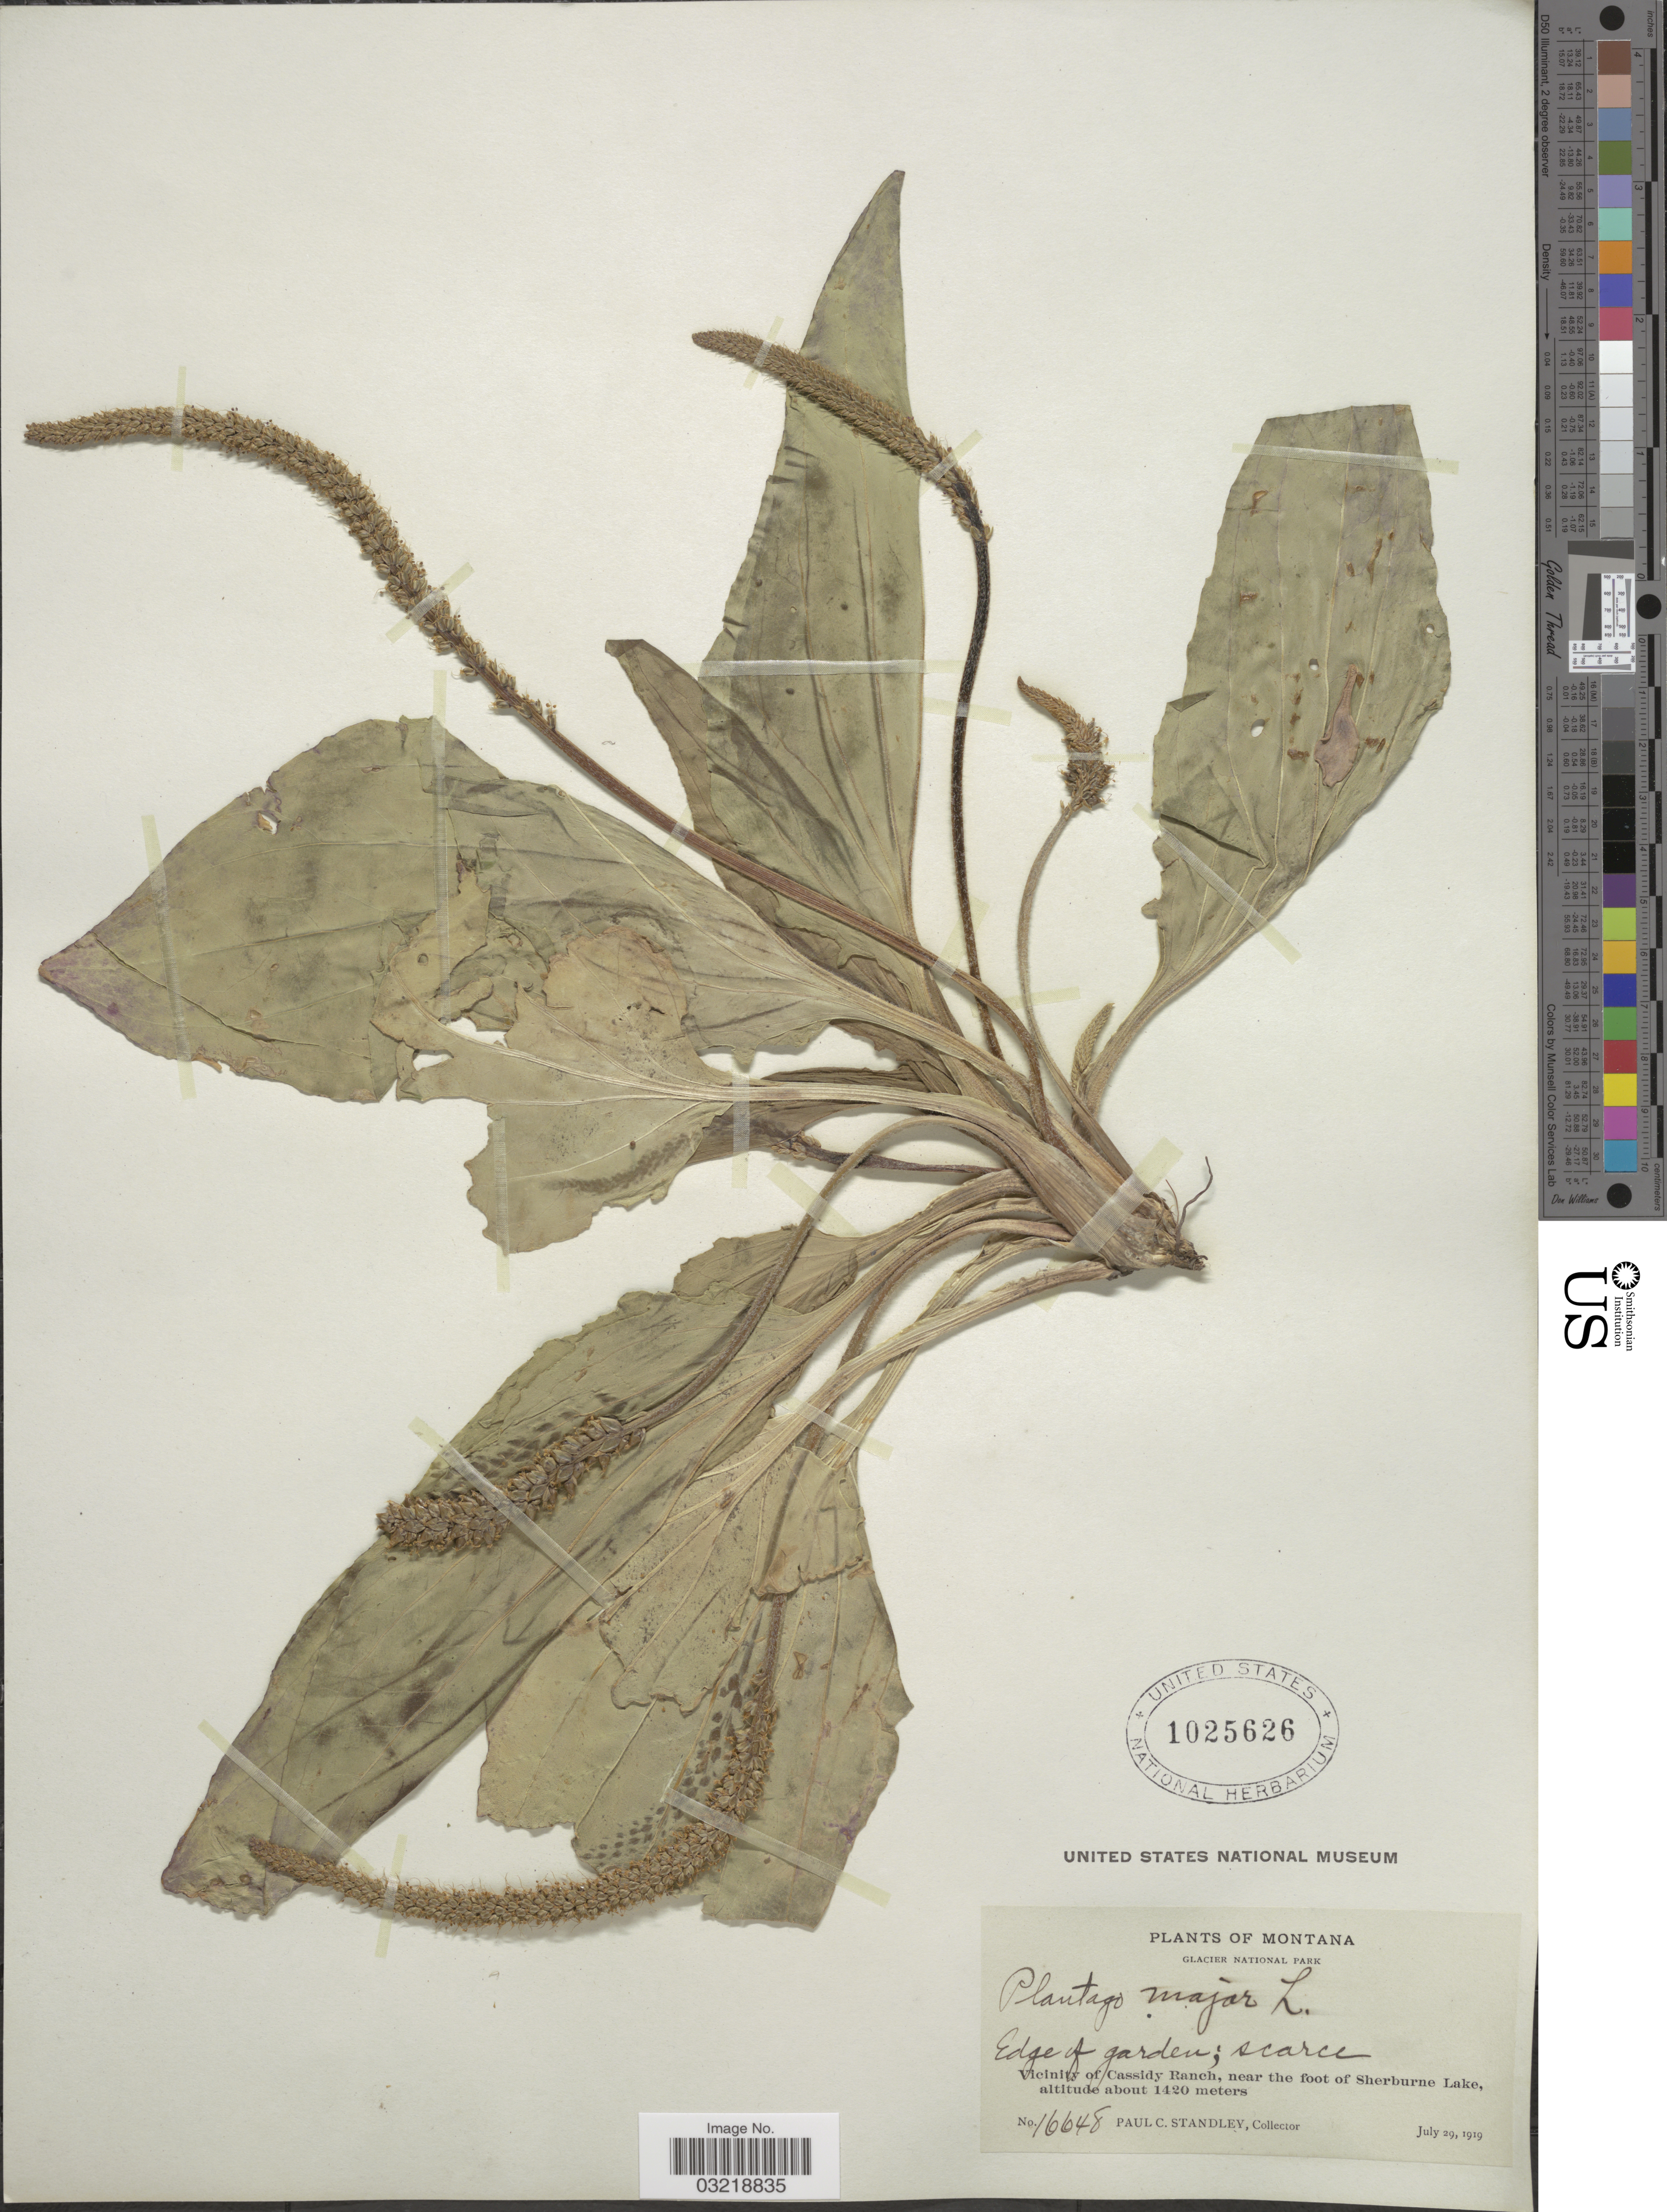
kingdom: Plantae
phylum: Tracheophyta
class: Magnoliopsida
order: Lamiales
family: Plantaginaceae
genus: Plantago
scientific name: Plantago major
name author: L.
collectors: P. C. Standley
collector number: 16648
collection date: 1919-07-29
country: United States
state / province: Montana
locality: Glacier National Park. Vicinity of Cassidy Ranch, near the foot of Sherburne Lake.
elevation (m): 1420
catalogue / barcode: US 1025626